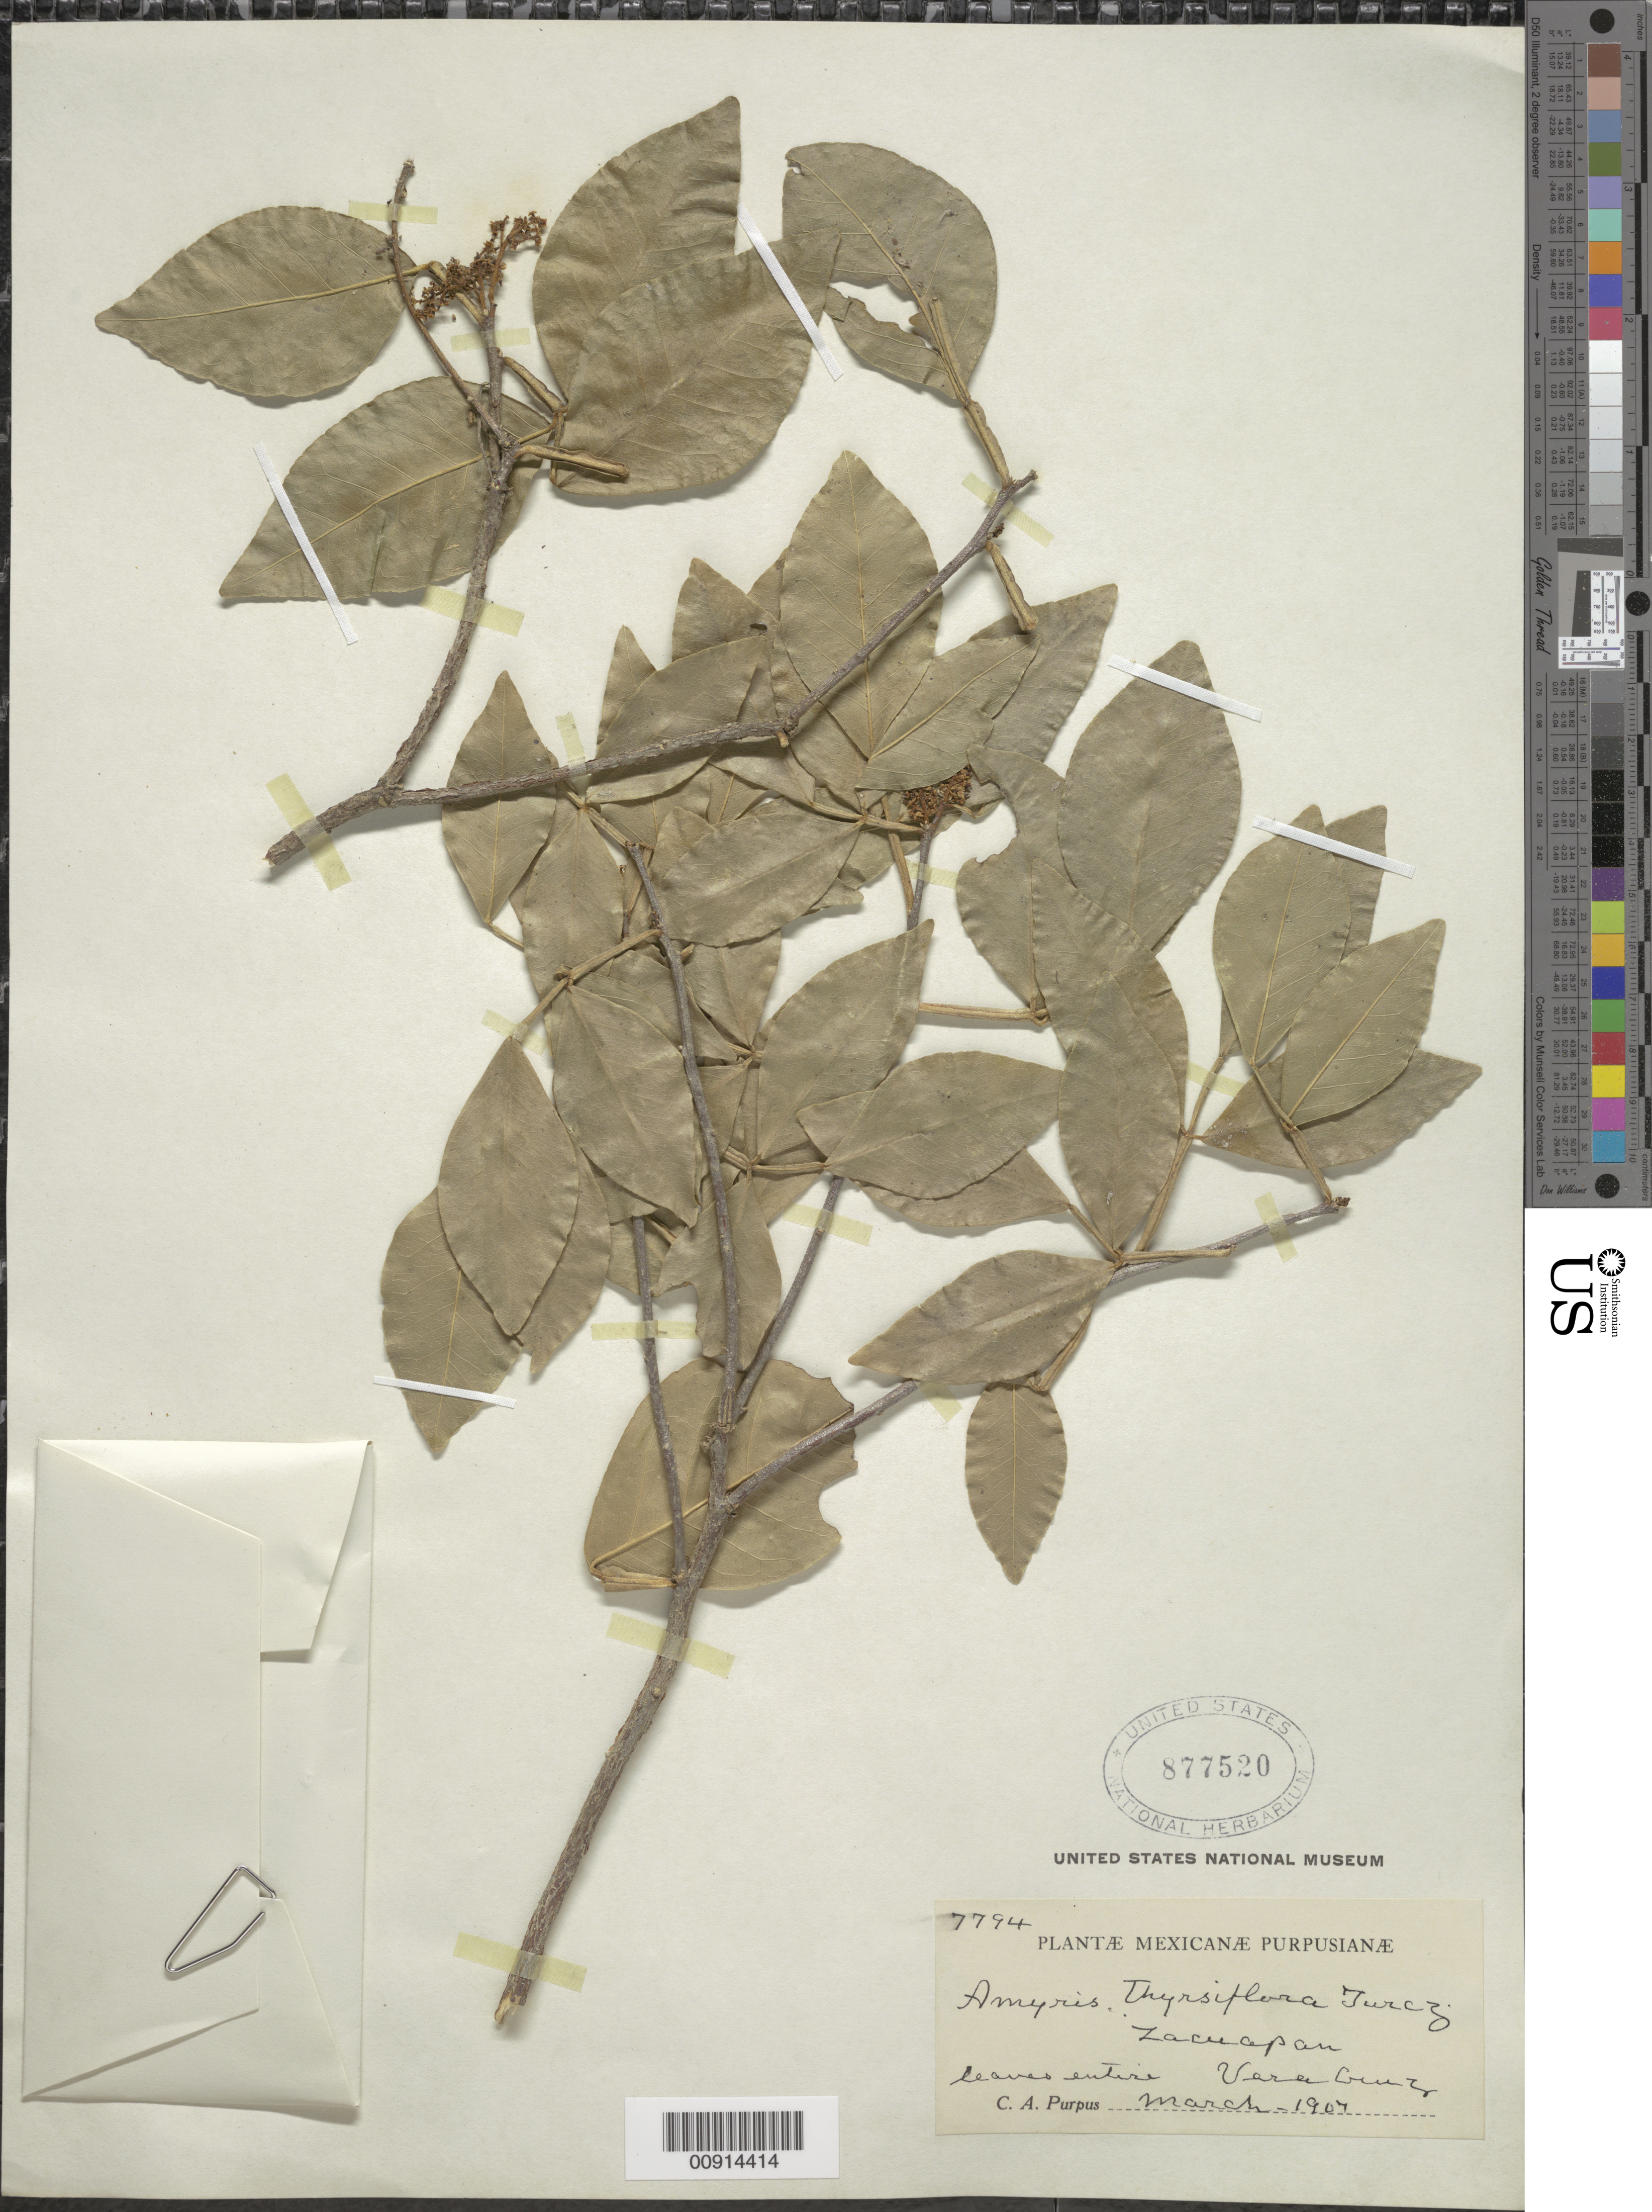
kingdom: Plantae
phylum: Tracheophyta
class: Magnoliopsida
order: Sapindales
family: Rutaceae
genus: Amyris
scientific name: Amyris thyrsiflora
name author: Turcz.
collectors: C. A. Purpus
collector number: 7794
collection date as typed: Mar 1907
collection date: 1907-03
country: Mexico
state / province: Veracruz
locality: Zacuapan, Veracruz.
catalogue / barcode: US 877520